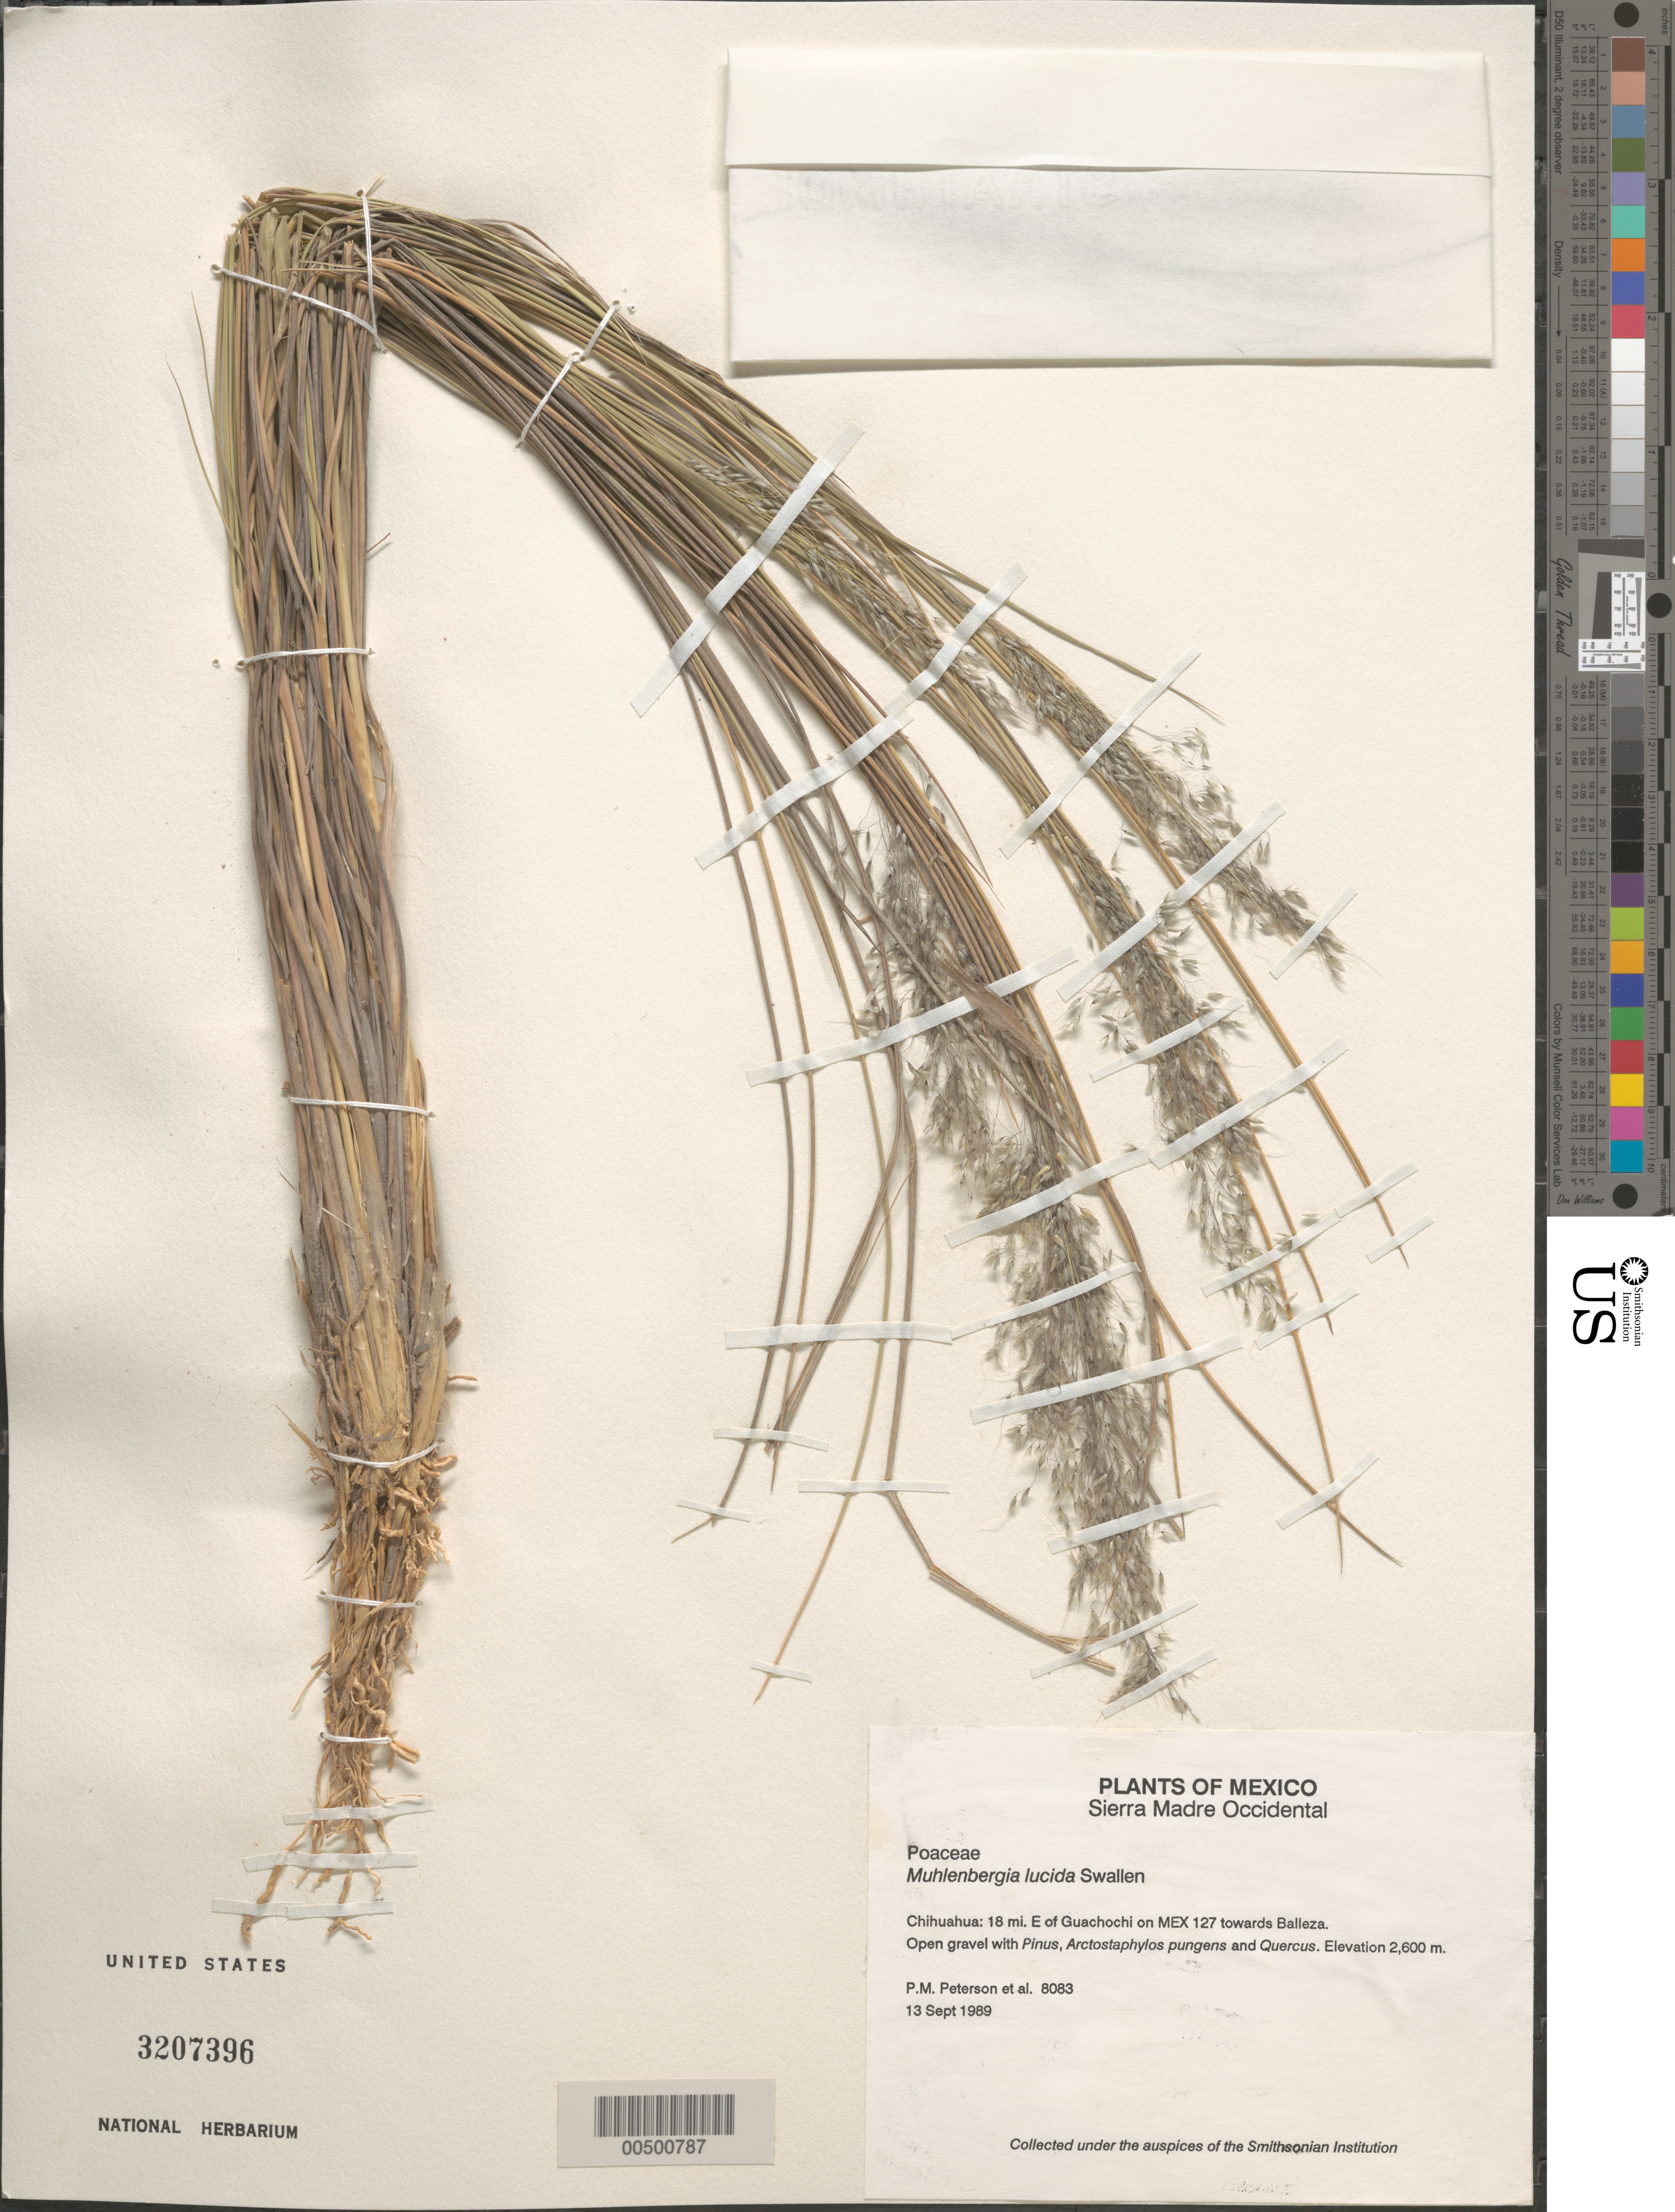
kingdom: Plantae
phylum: Tracheophyta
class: Liliopsida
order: Poales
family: Poaceae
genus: Muhlenbergia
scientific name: Muhlenbergia lucida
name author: Swallen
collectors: P. M. Peterson, C. R. Annable & Y. Herrera Arrieta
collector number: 08083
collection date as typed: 13 Sep 1989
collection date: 1989-09-13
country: Mexico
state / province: Chihuahua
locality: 29 km E of Guachochi on Mex 127 towards Balleza.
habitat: Open gravel with Pinus, Quercus, and Arctostaphylos pungens.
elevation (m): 2600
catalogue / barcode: US 3207396